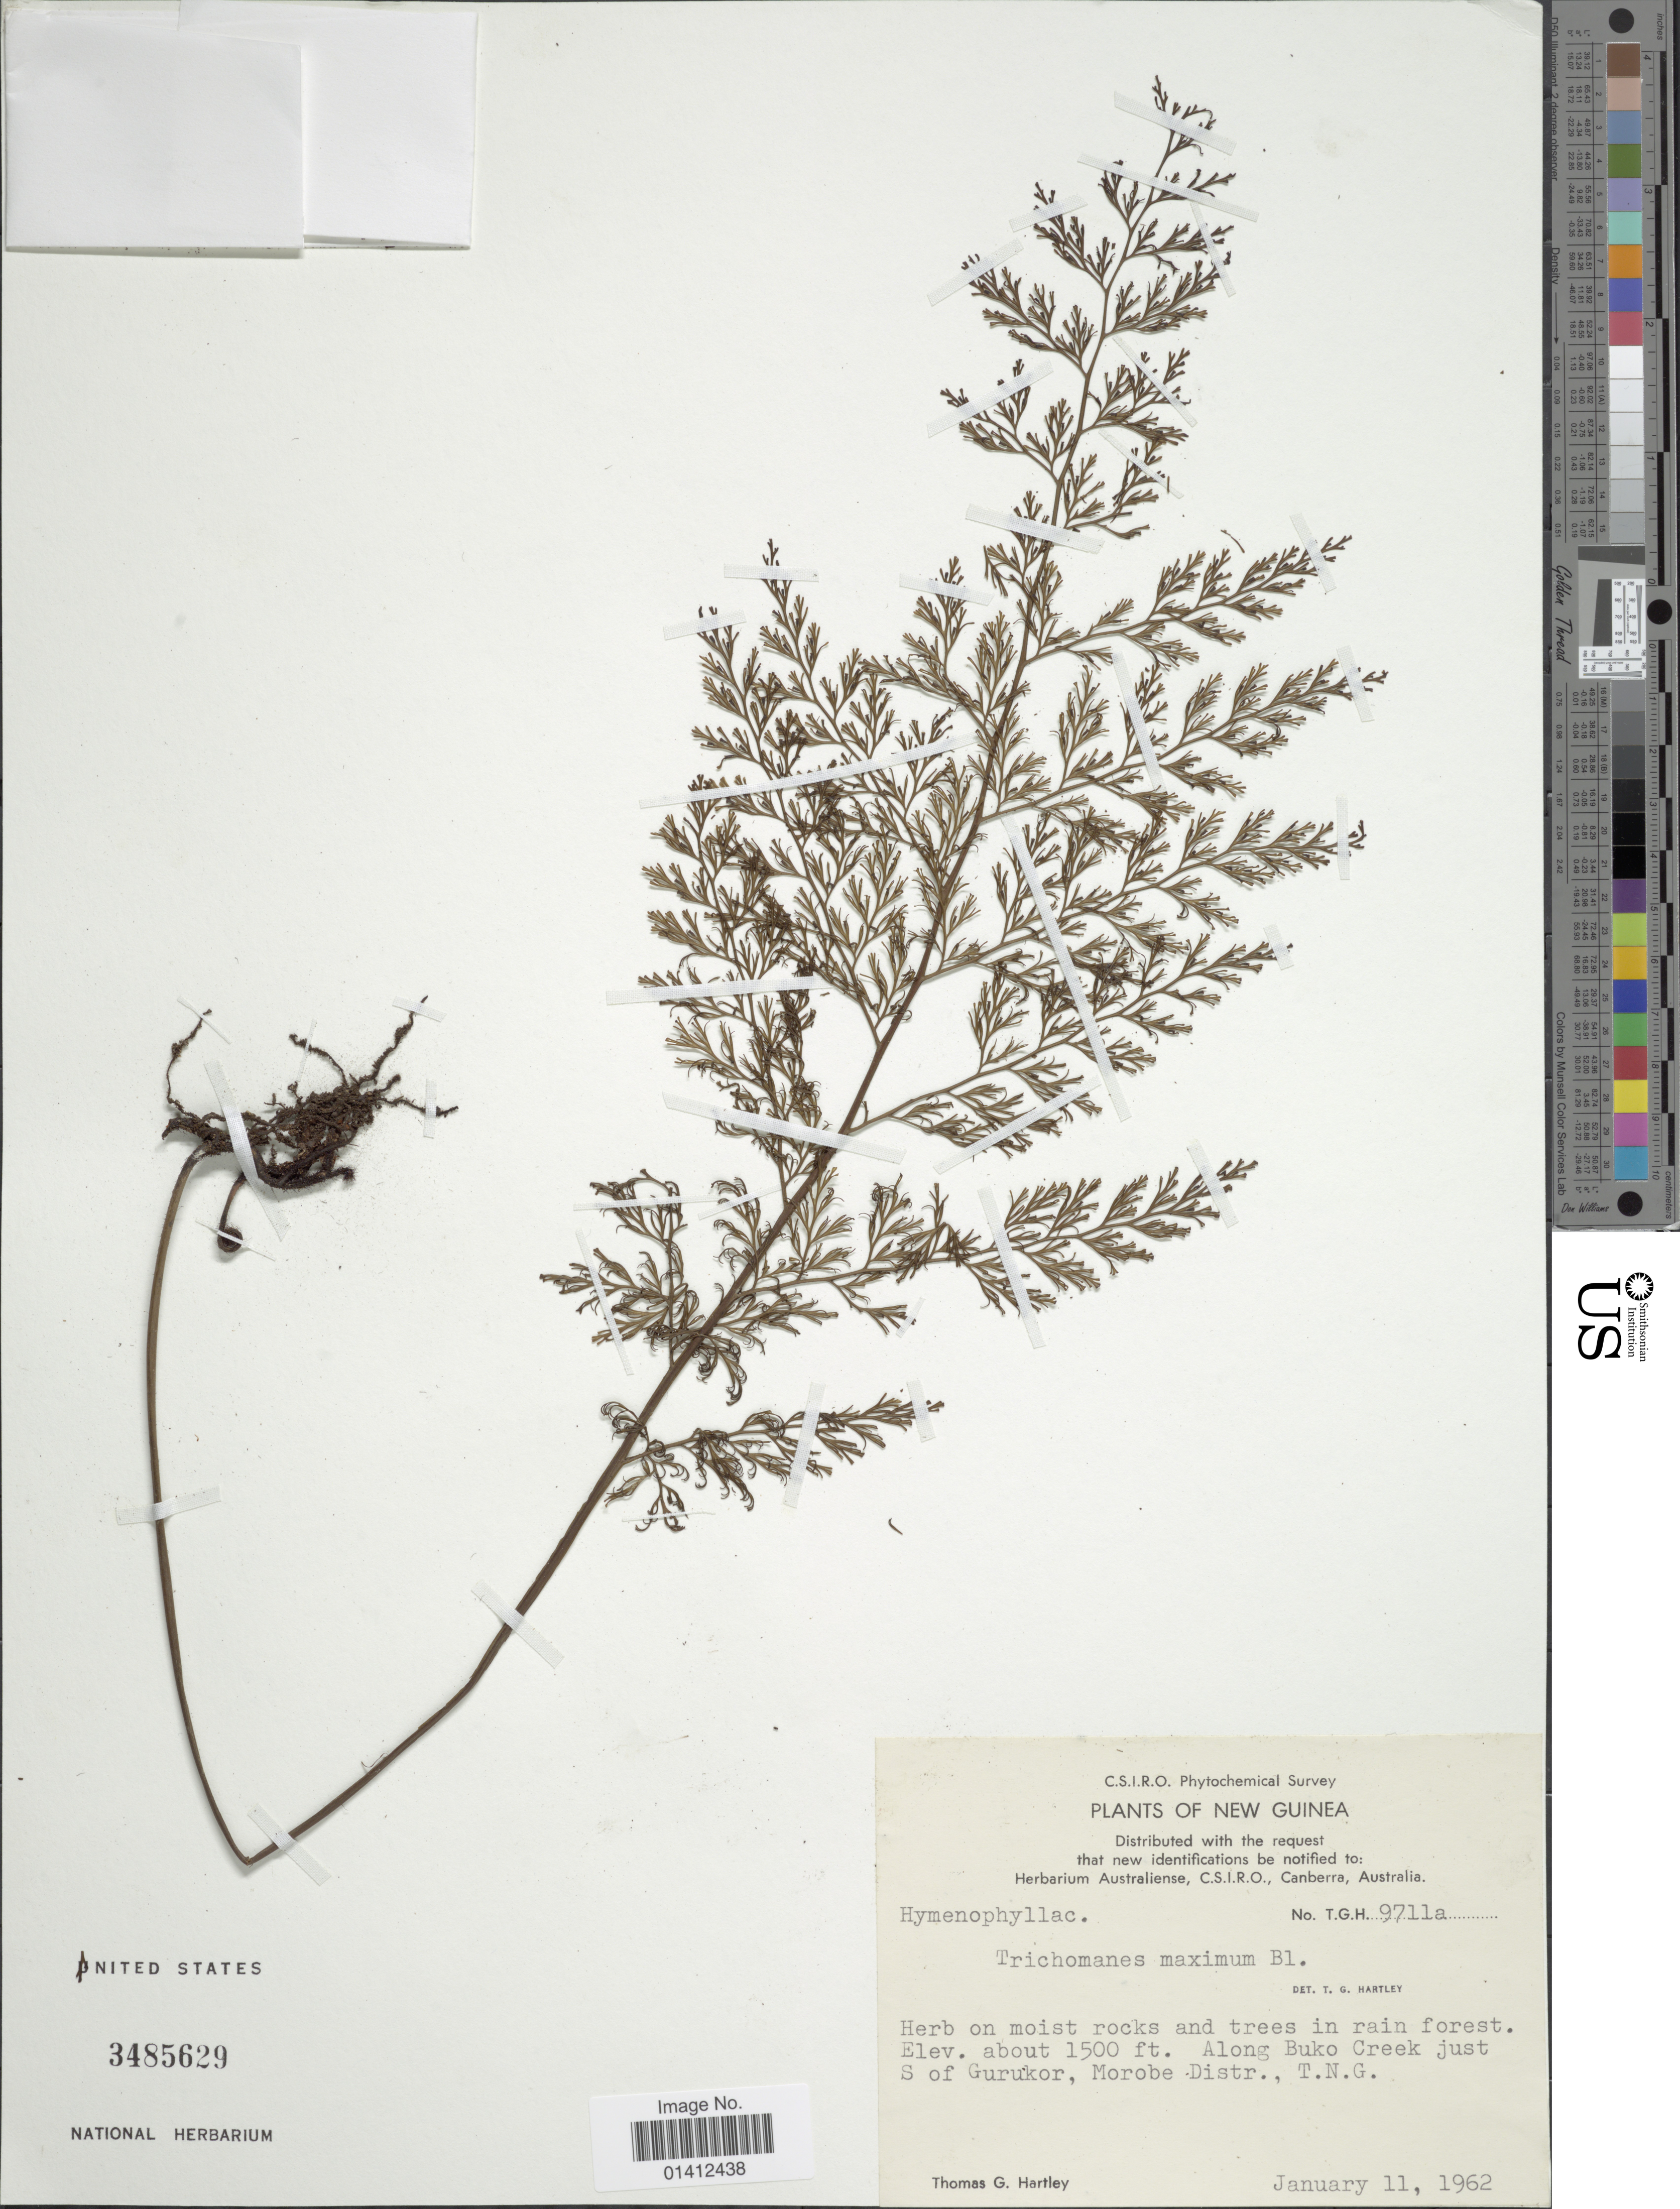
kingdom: Plantae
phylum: Tracheophyta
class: Polypodiopsida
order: Hymenophyllales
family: Hymenophyllaceae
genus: Vandenboschia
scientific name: Vandenboschia maxima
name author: (Blume) Copel.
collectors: T. G. Hartley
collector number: T.G.H. 9711a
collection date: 1962-01-11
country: Papua New Guinea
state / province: Morobe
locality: Along Buko Creek just S of Gurukor, Morobe Distr., T.N.G.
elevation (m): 457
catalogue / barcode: US 3485629